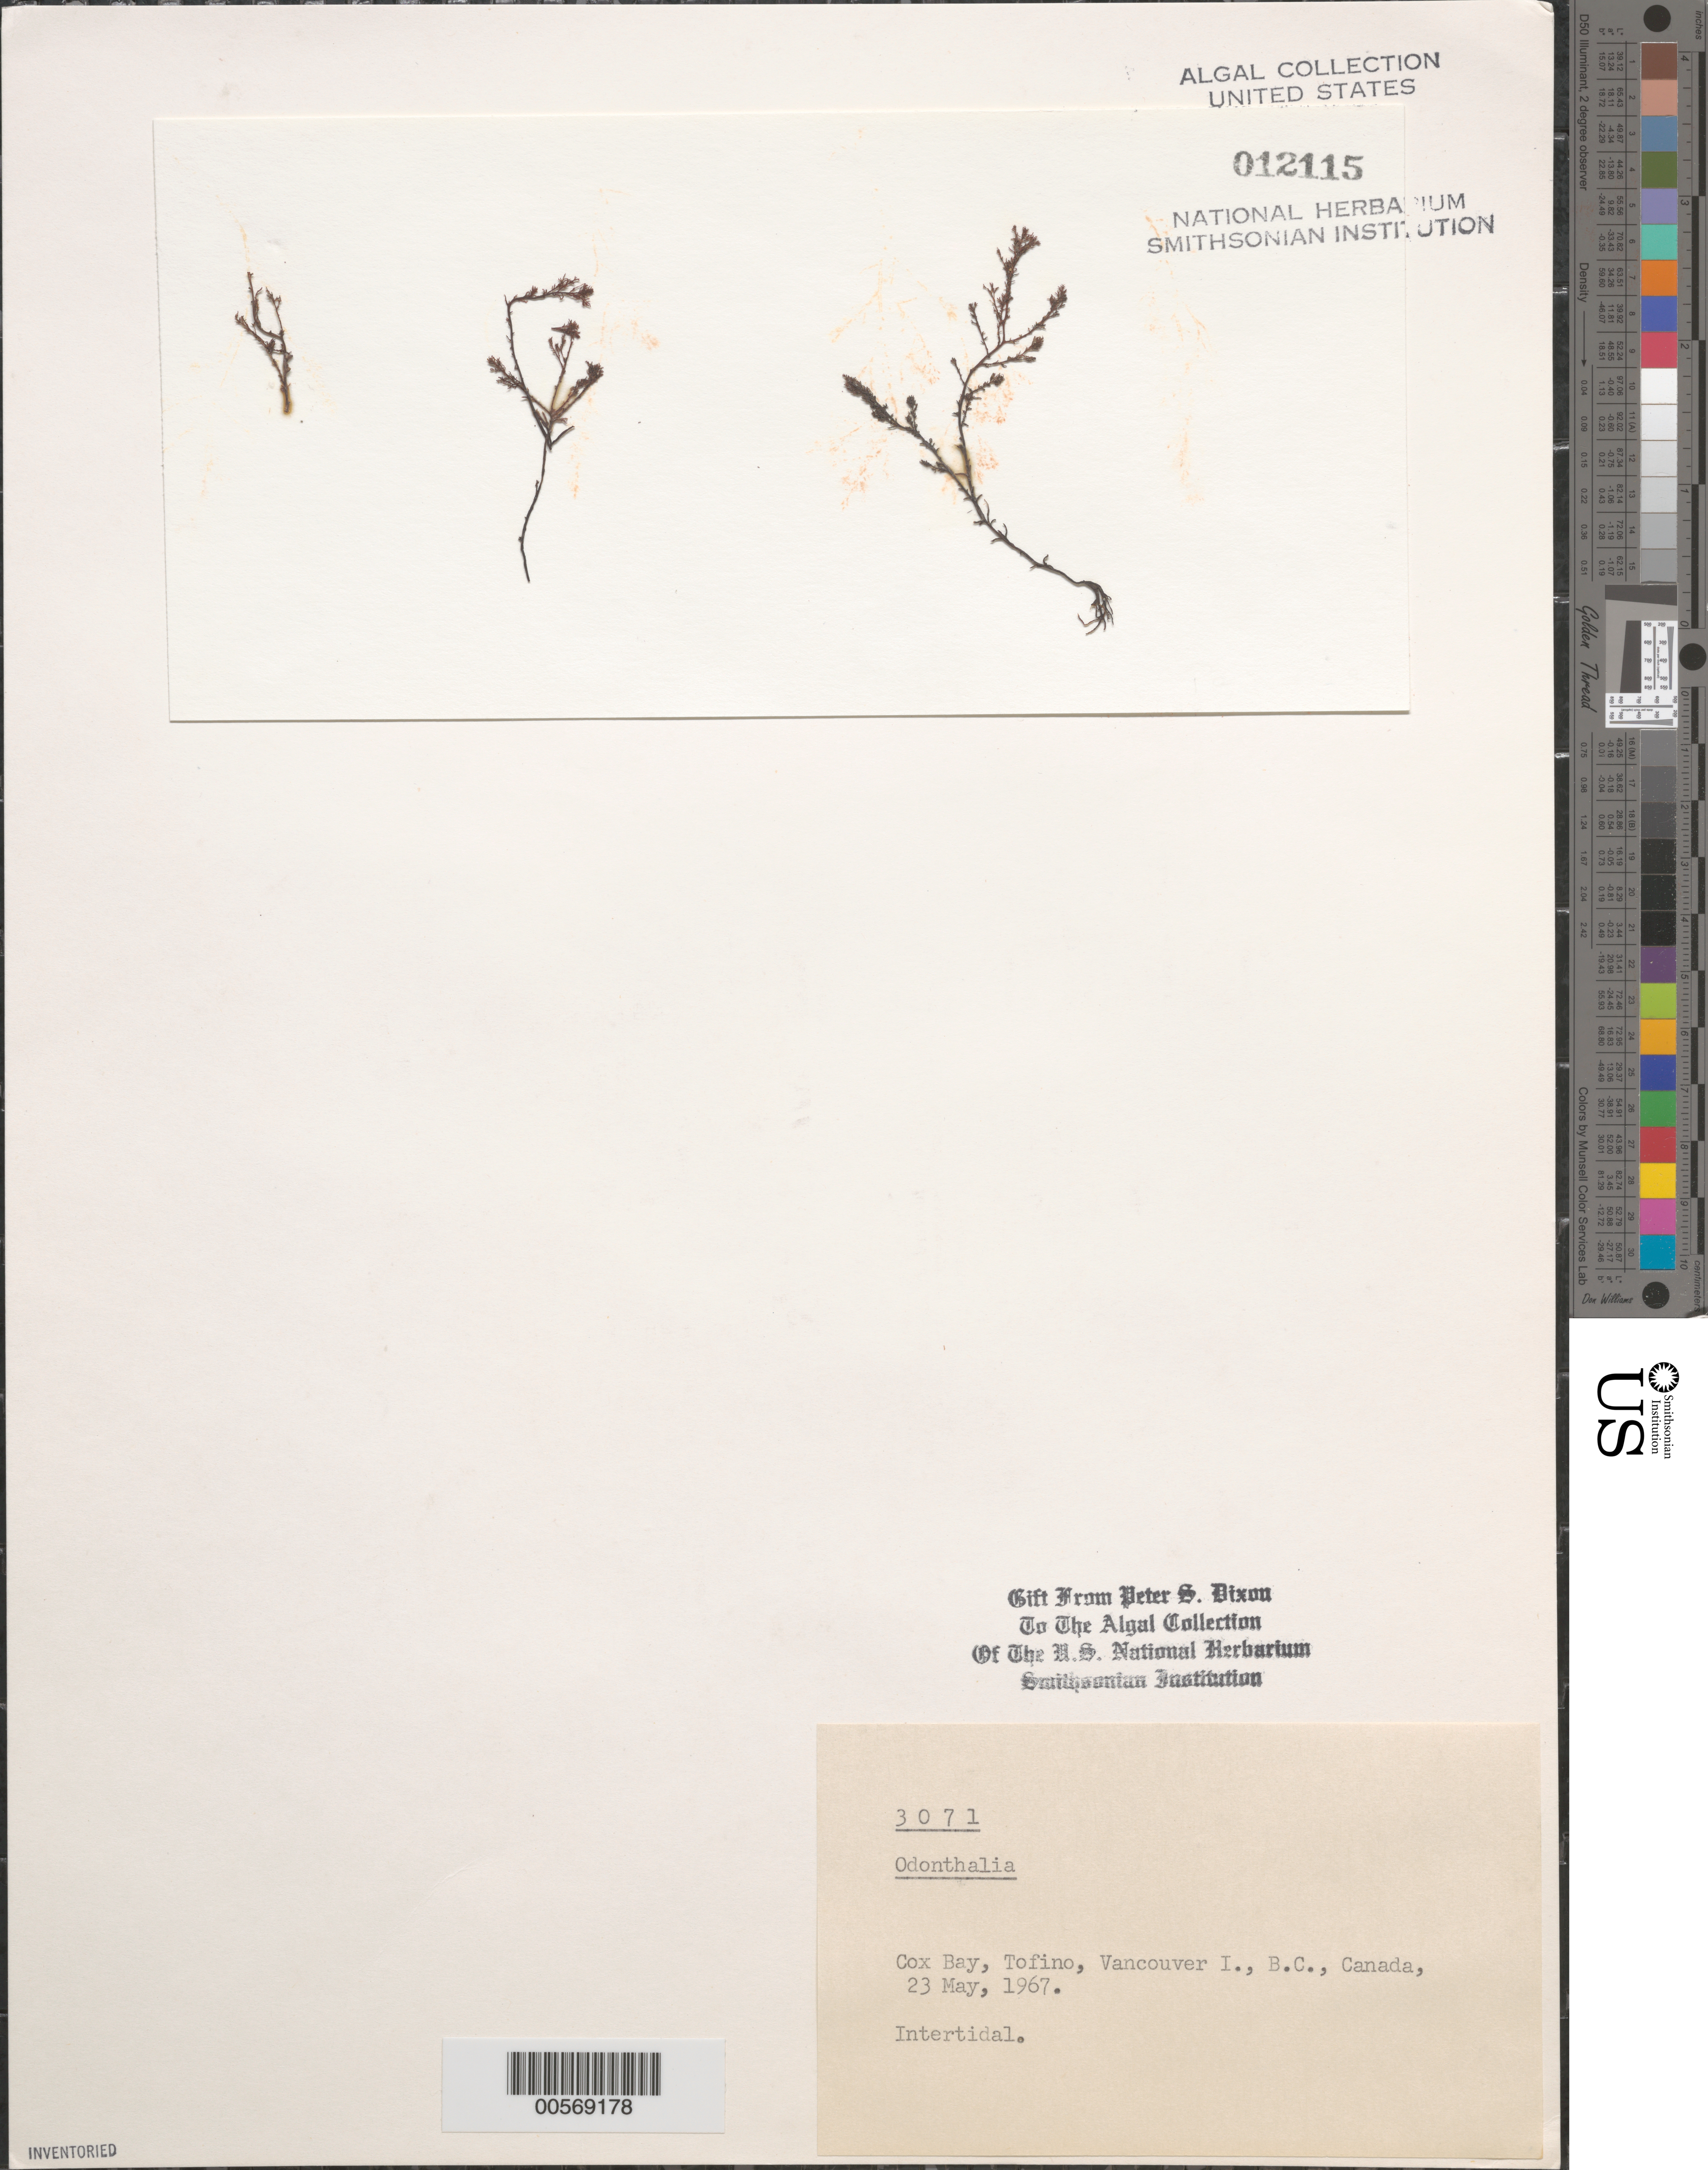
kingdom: Plantae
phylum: Rhodophyta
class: Florideophyceae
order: Ceramiales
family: Rhodomelaceae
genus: Odonthalia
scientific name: Odonthalia sp.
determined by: Dixon, P. S.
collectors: P. S. Dixon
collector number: PSD 3071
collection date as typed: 23 May 1967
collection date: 1967-05-23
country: Canada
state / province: British Columbia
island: Vancouver Island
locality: Cox Bay, Tofino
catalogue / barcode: US 12115